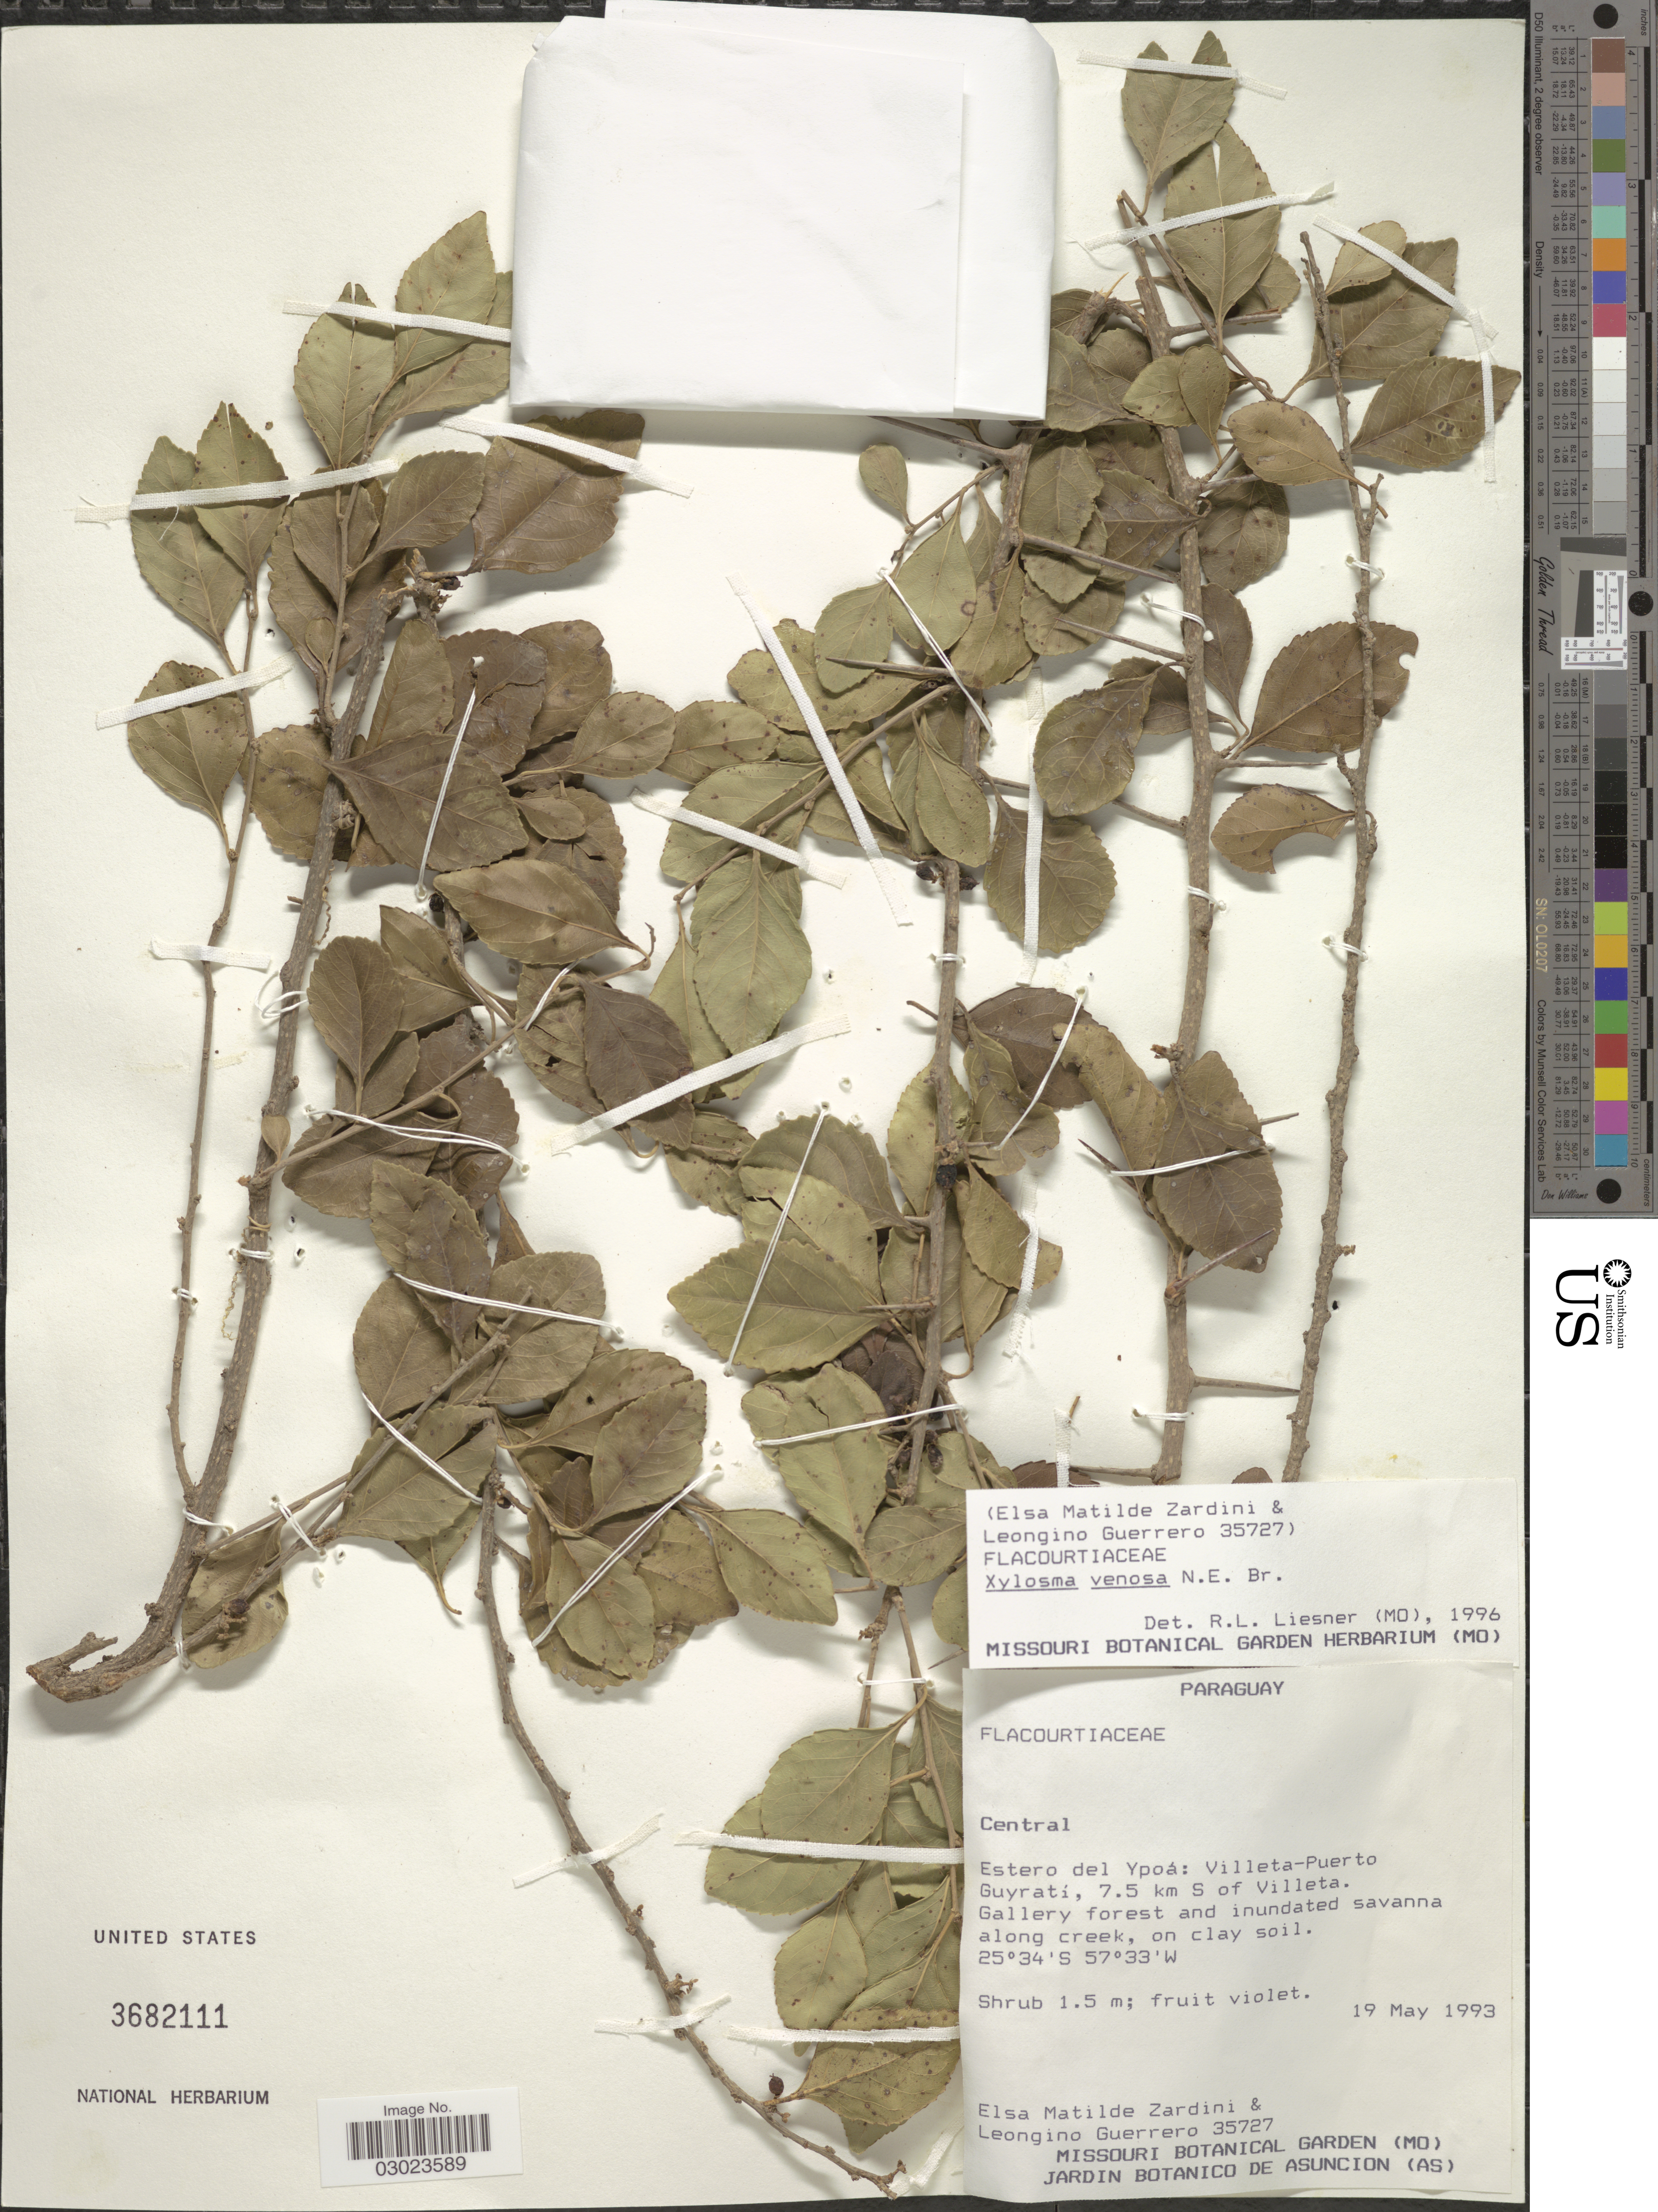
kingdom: Plantae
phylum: Tracheophyta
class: Magnoliopsida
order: Malpighiales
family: Salicaceae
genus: Xylosma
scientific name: Xylosma venosa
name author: N.E. Br.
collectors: E. M. Zardini & L. Guerrero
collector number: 35727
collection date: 1993-05-19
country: Paraguay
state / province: Central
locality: Estero del Ypoá: Villeta-Puerto Guratí, 7.5 km S of Villeta, Gallery forest and inundated savanna along creek.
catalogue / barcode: US 3682111